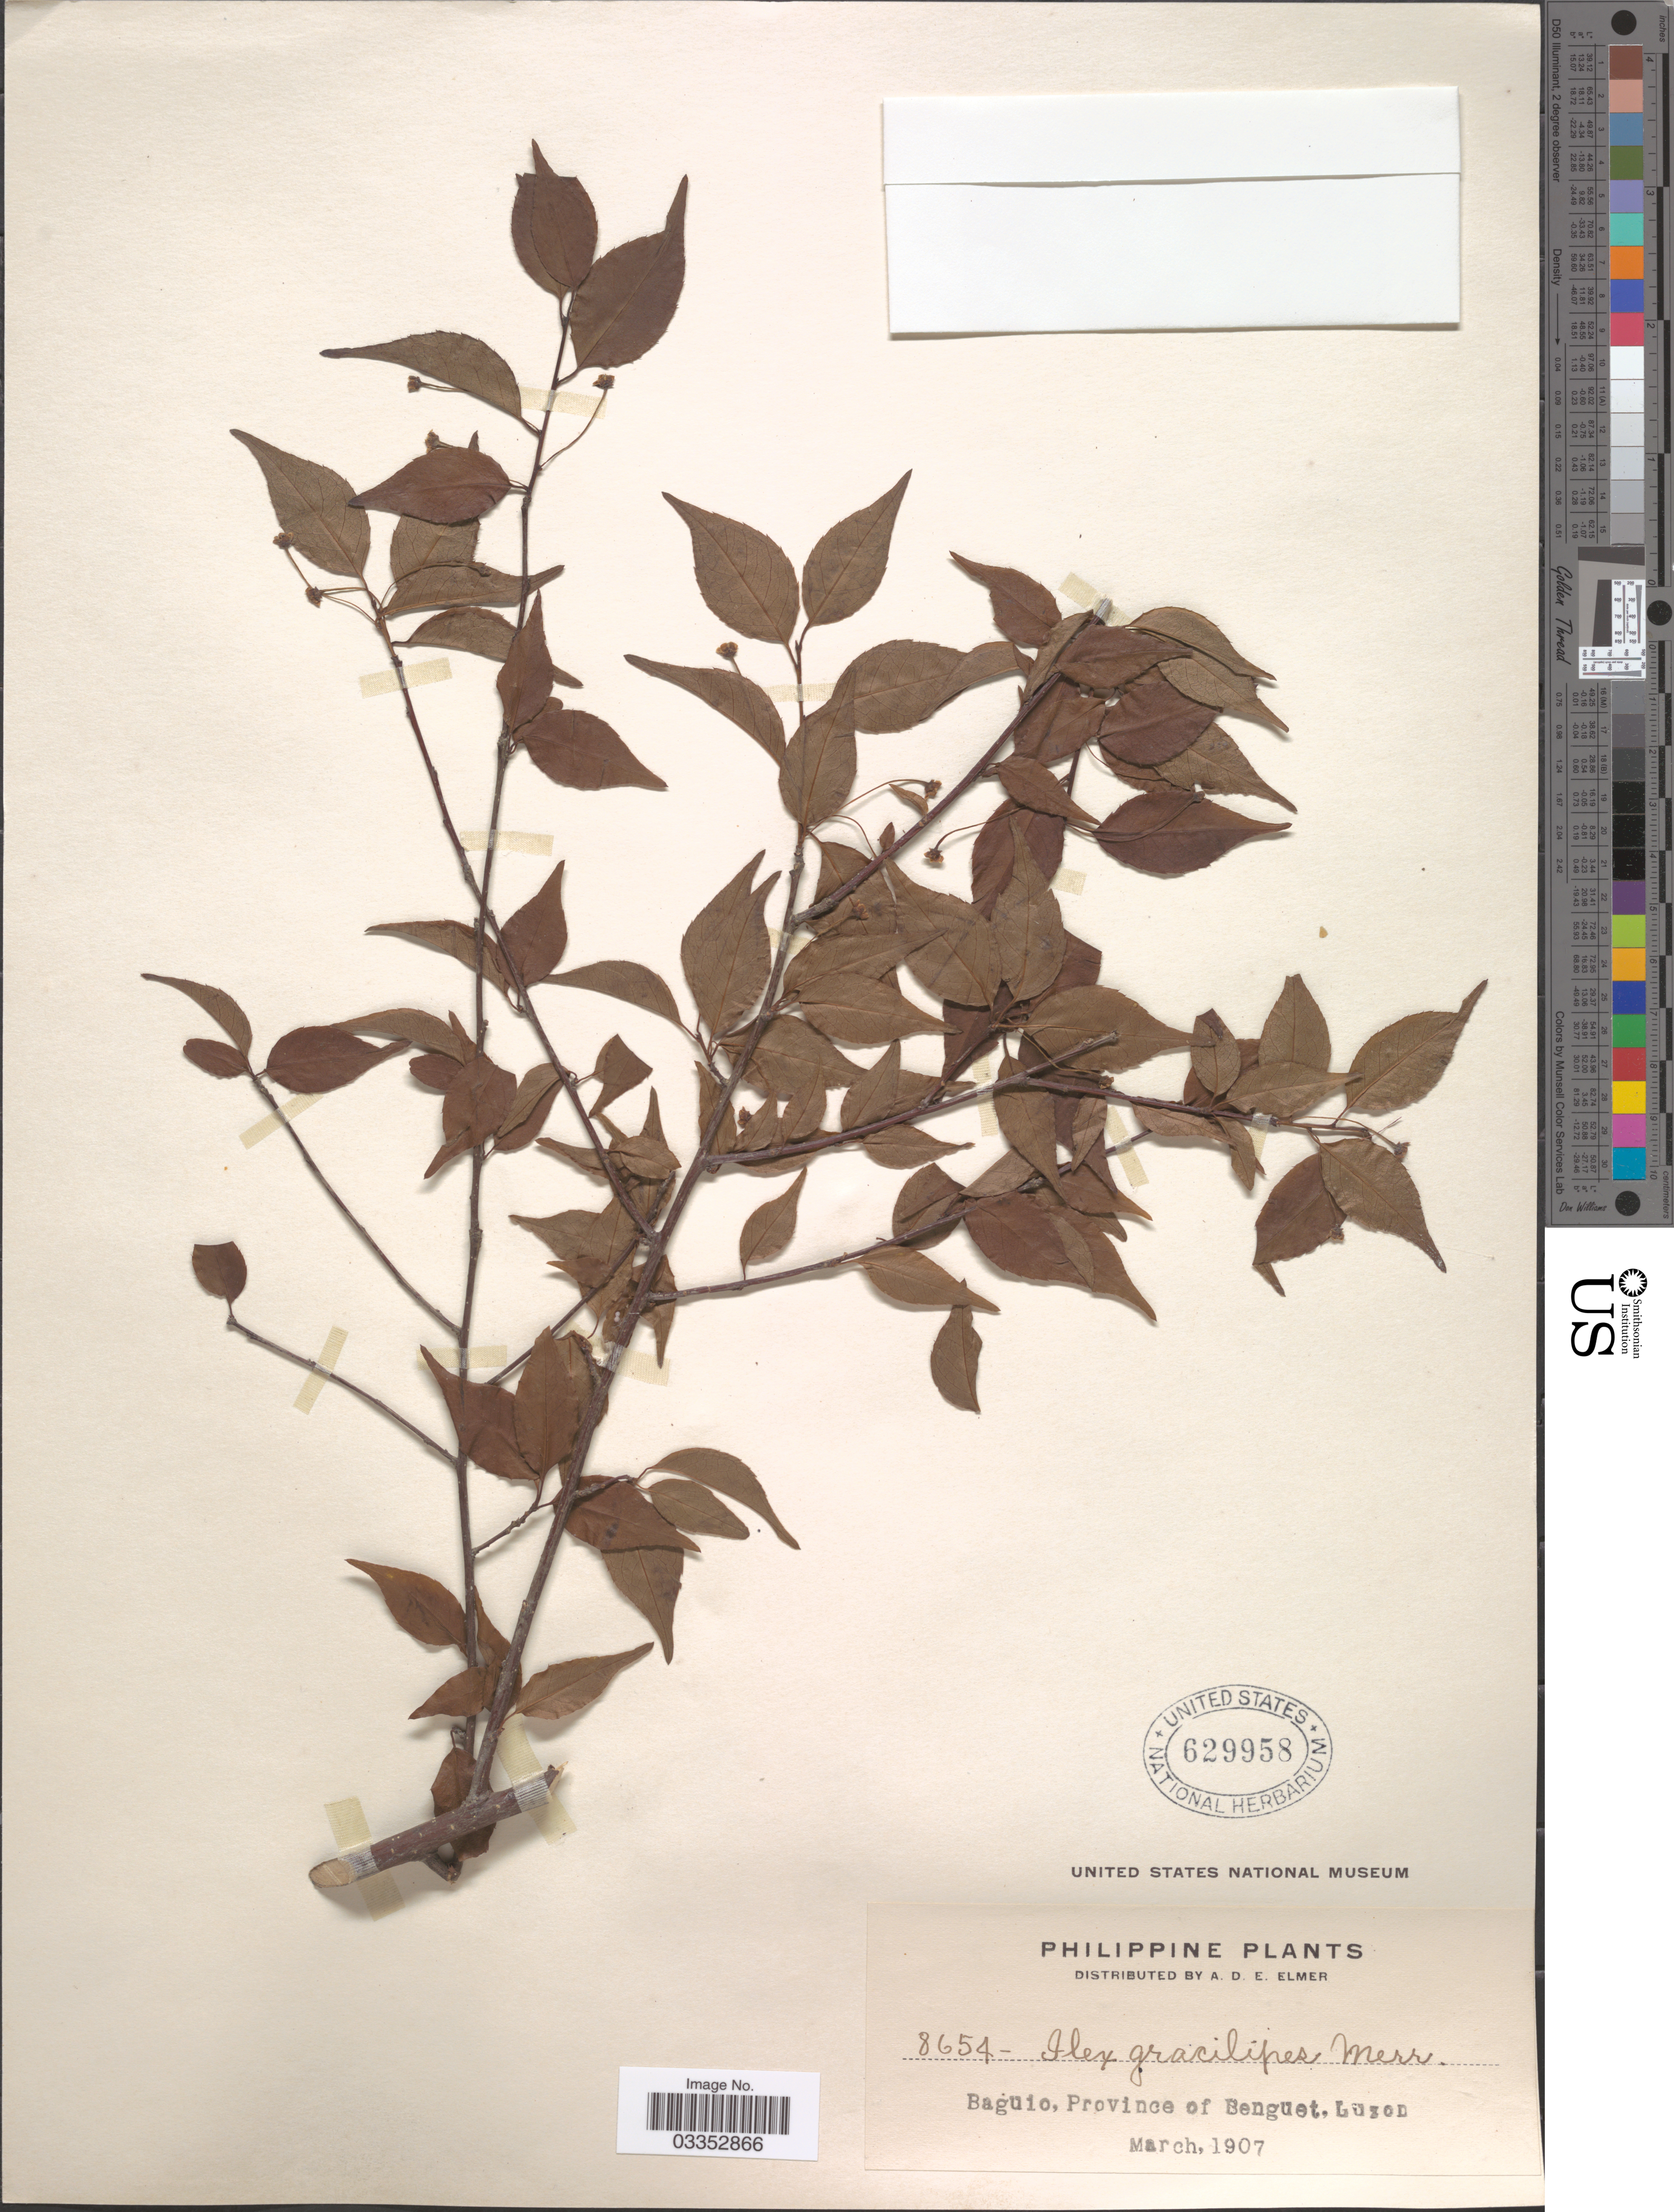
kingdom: Plantae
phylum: Tracheophyta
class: Magnoliopsida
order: Aquifoliales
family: Aquifoliaceae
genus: Ilex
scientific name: Ilex asprella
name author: Champ. ex Benth.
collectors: A. D. E. Elmer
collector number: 8654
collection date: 1907-03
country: Philippines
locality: Baguio, Province of Benguet, Luzon.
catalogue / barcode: US 629958